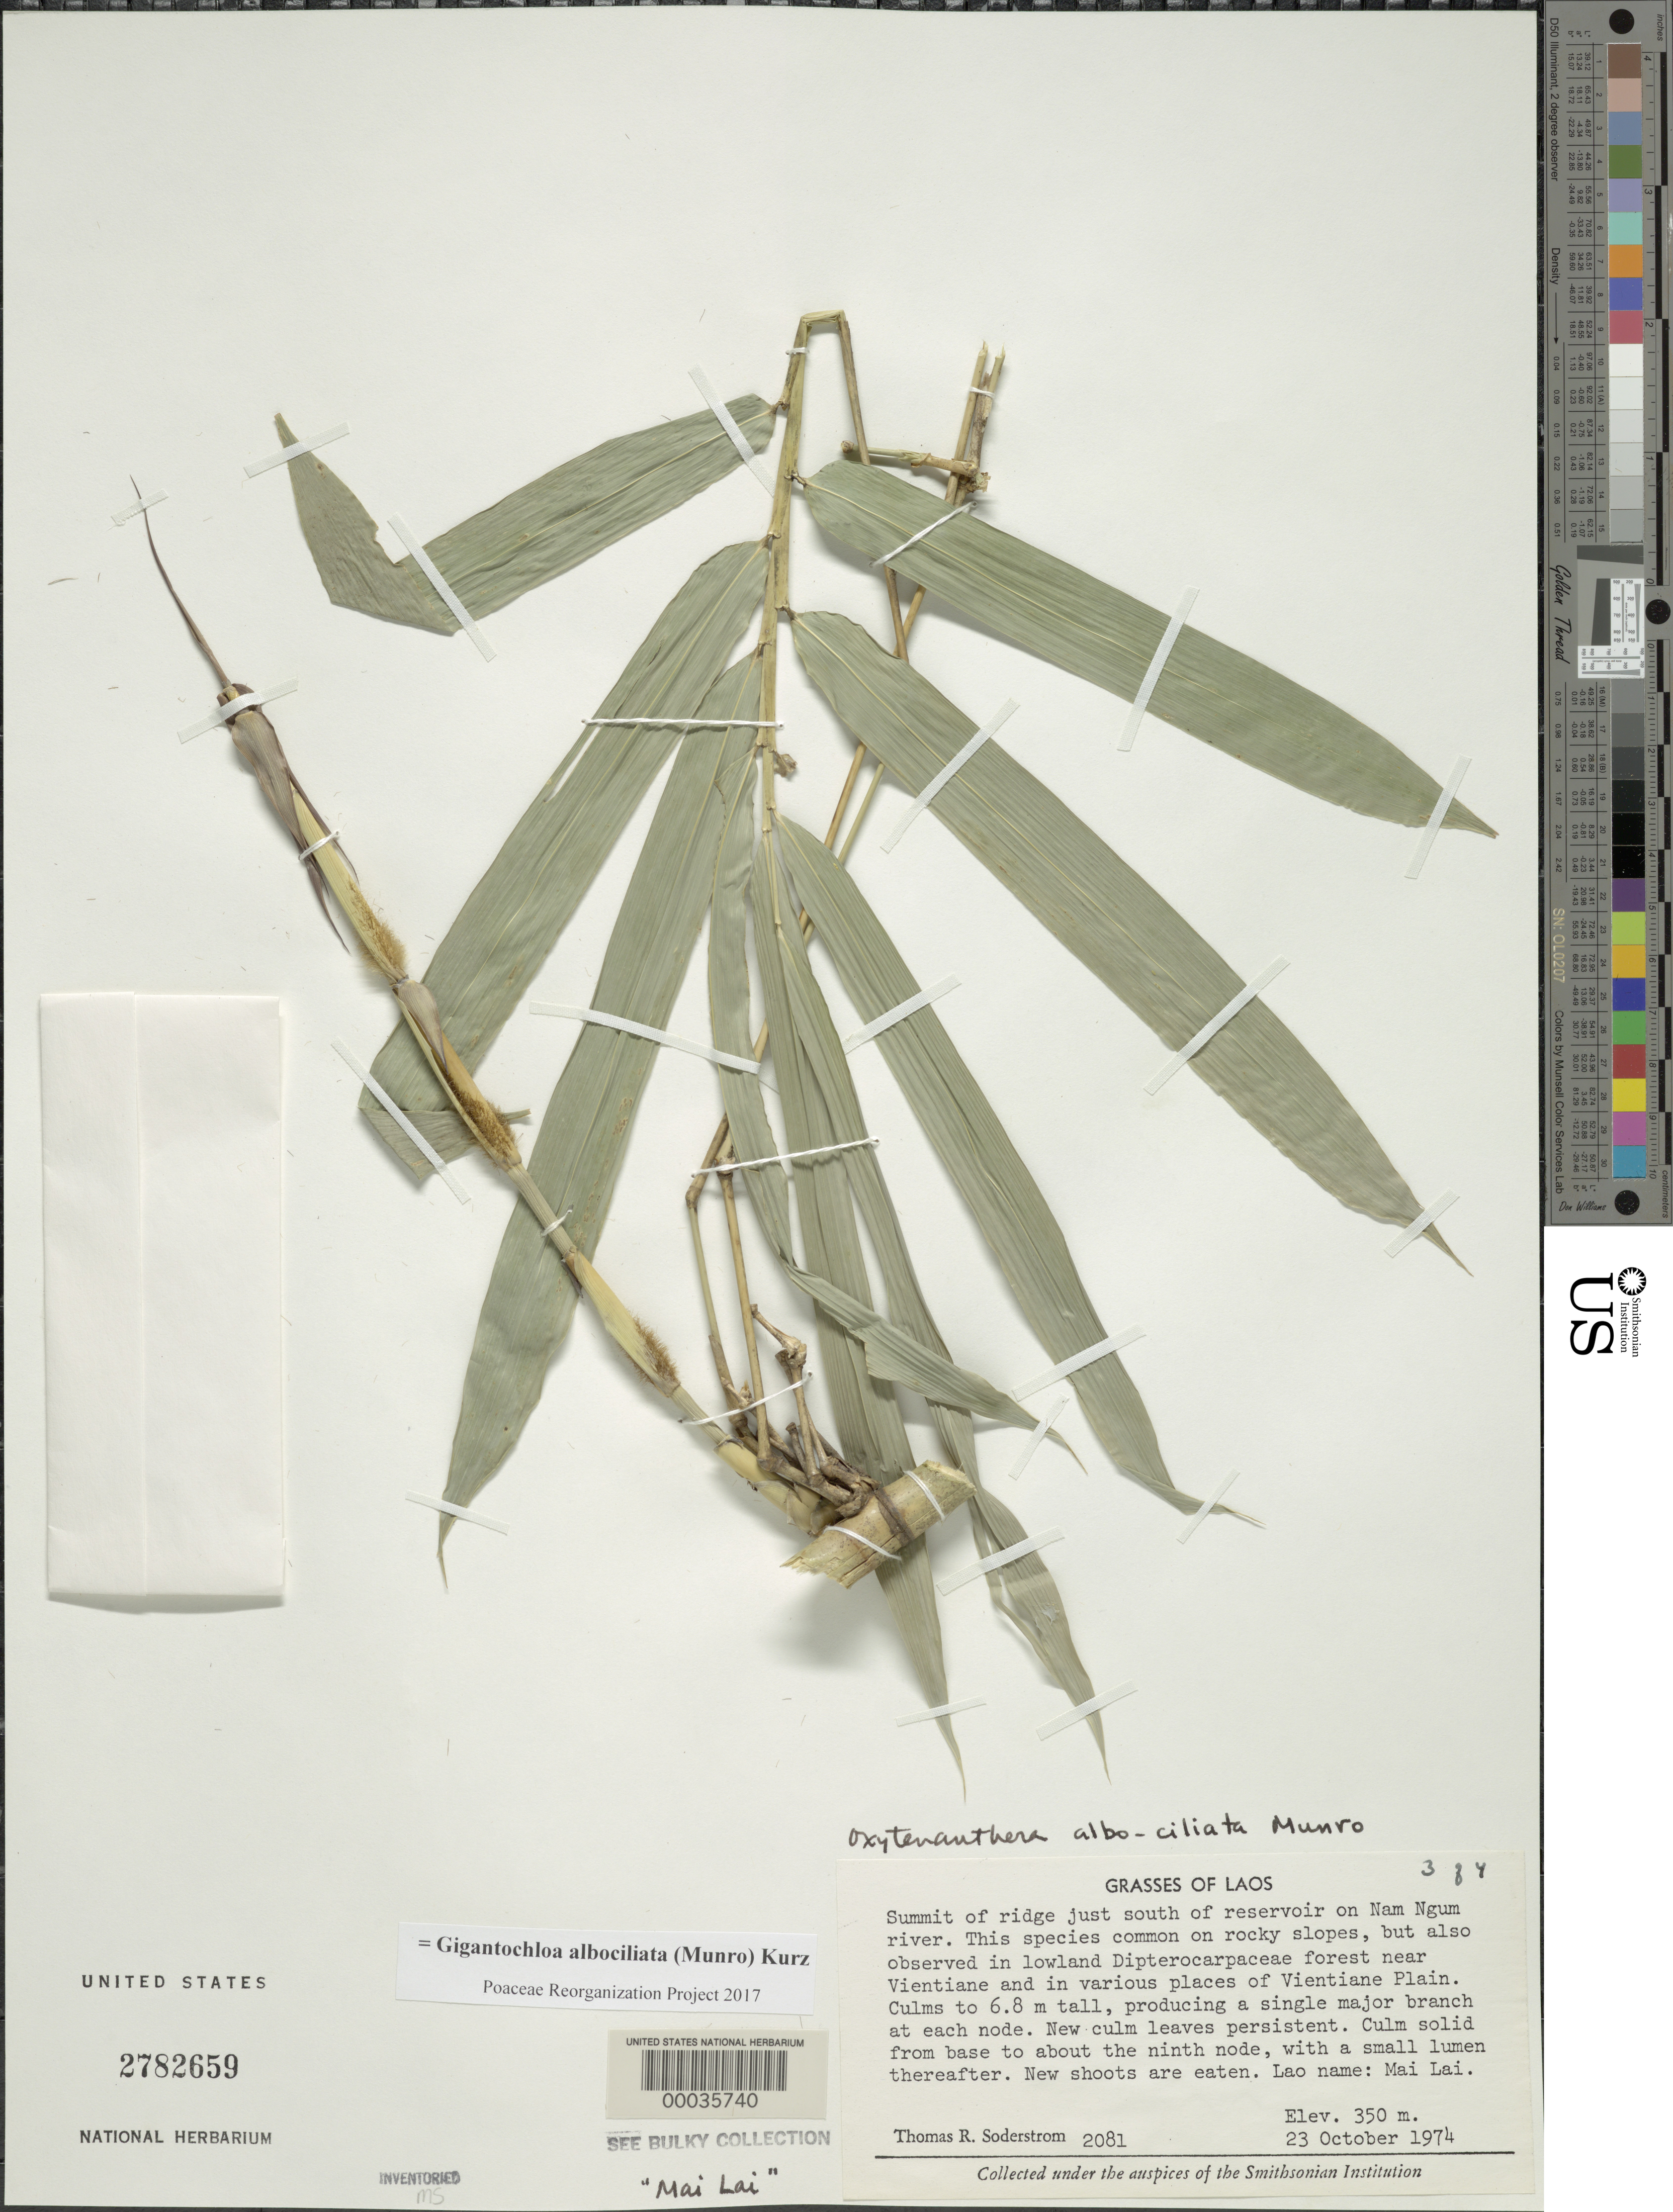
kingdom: Plantae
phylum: Tracheophyta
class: Liliopsida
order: Poales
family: Poaceae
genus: Gigantochloa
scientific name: Gigantochloa albociliata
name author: (Munro) Kurz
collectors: T. R. Soderstrom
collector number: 2081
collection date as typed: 23 Oct 1974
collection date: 1974-10-23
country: Laos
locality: Nam Ngum River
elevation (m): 350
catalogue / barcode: US 2782659